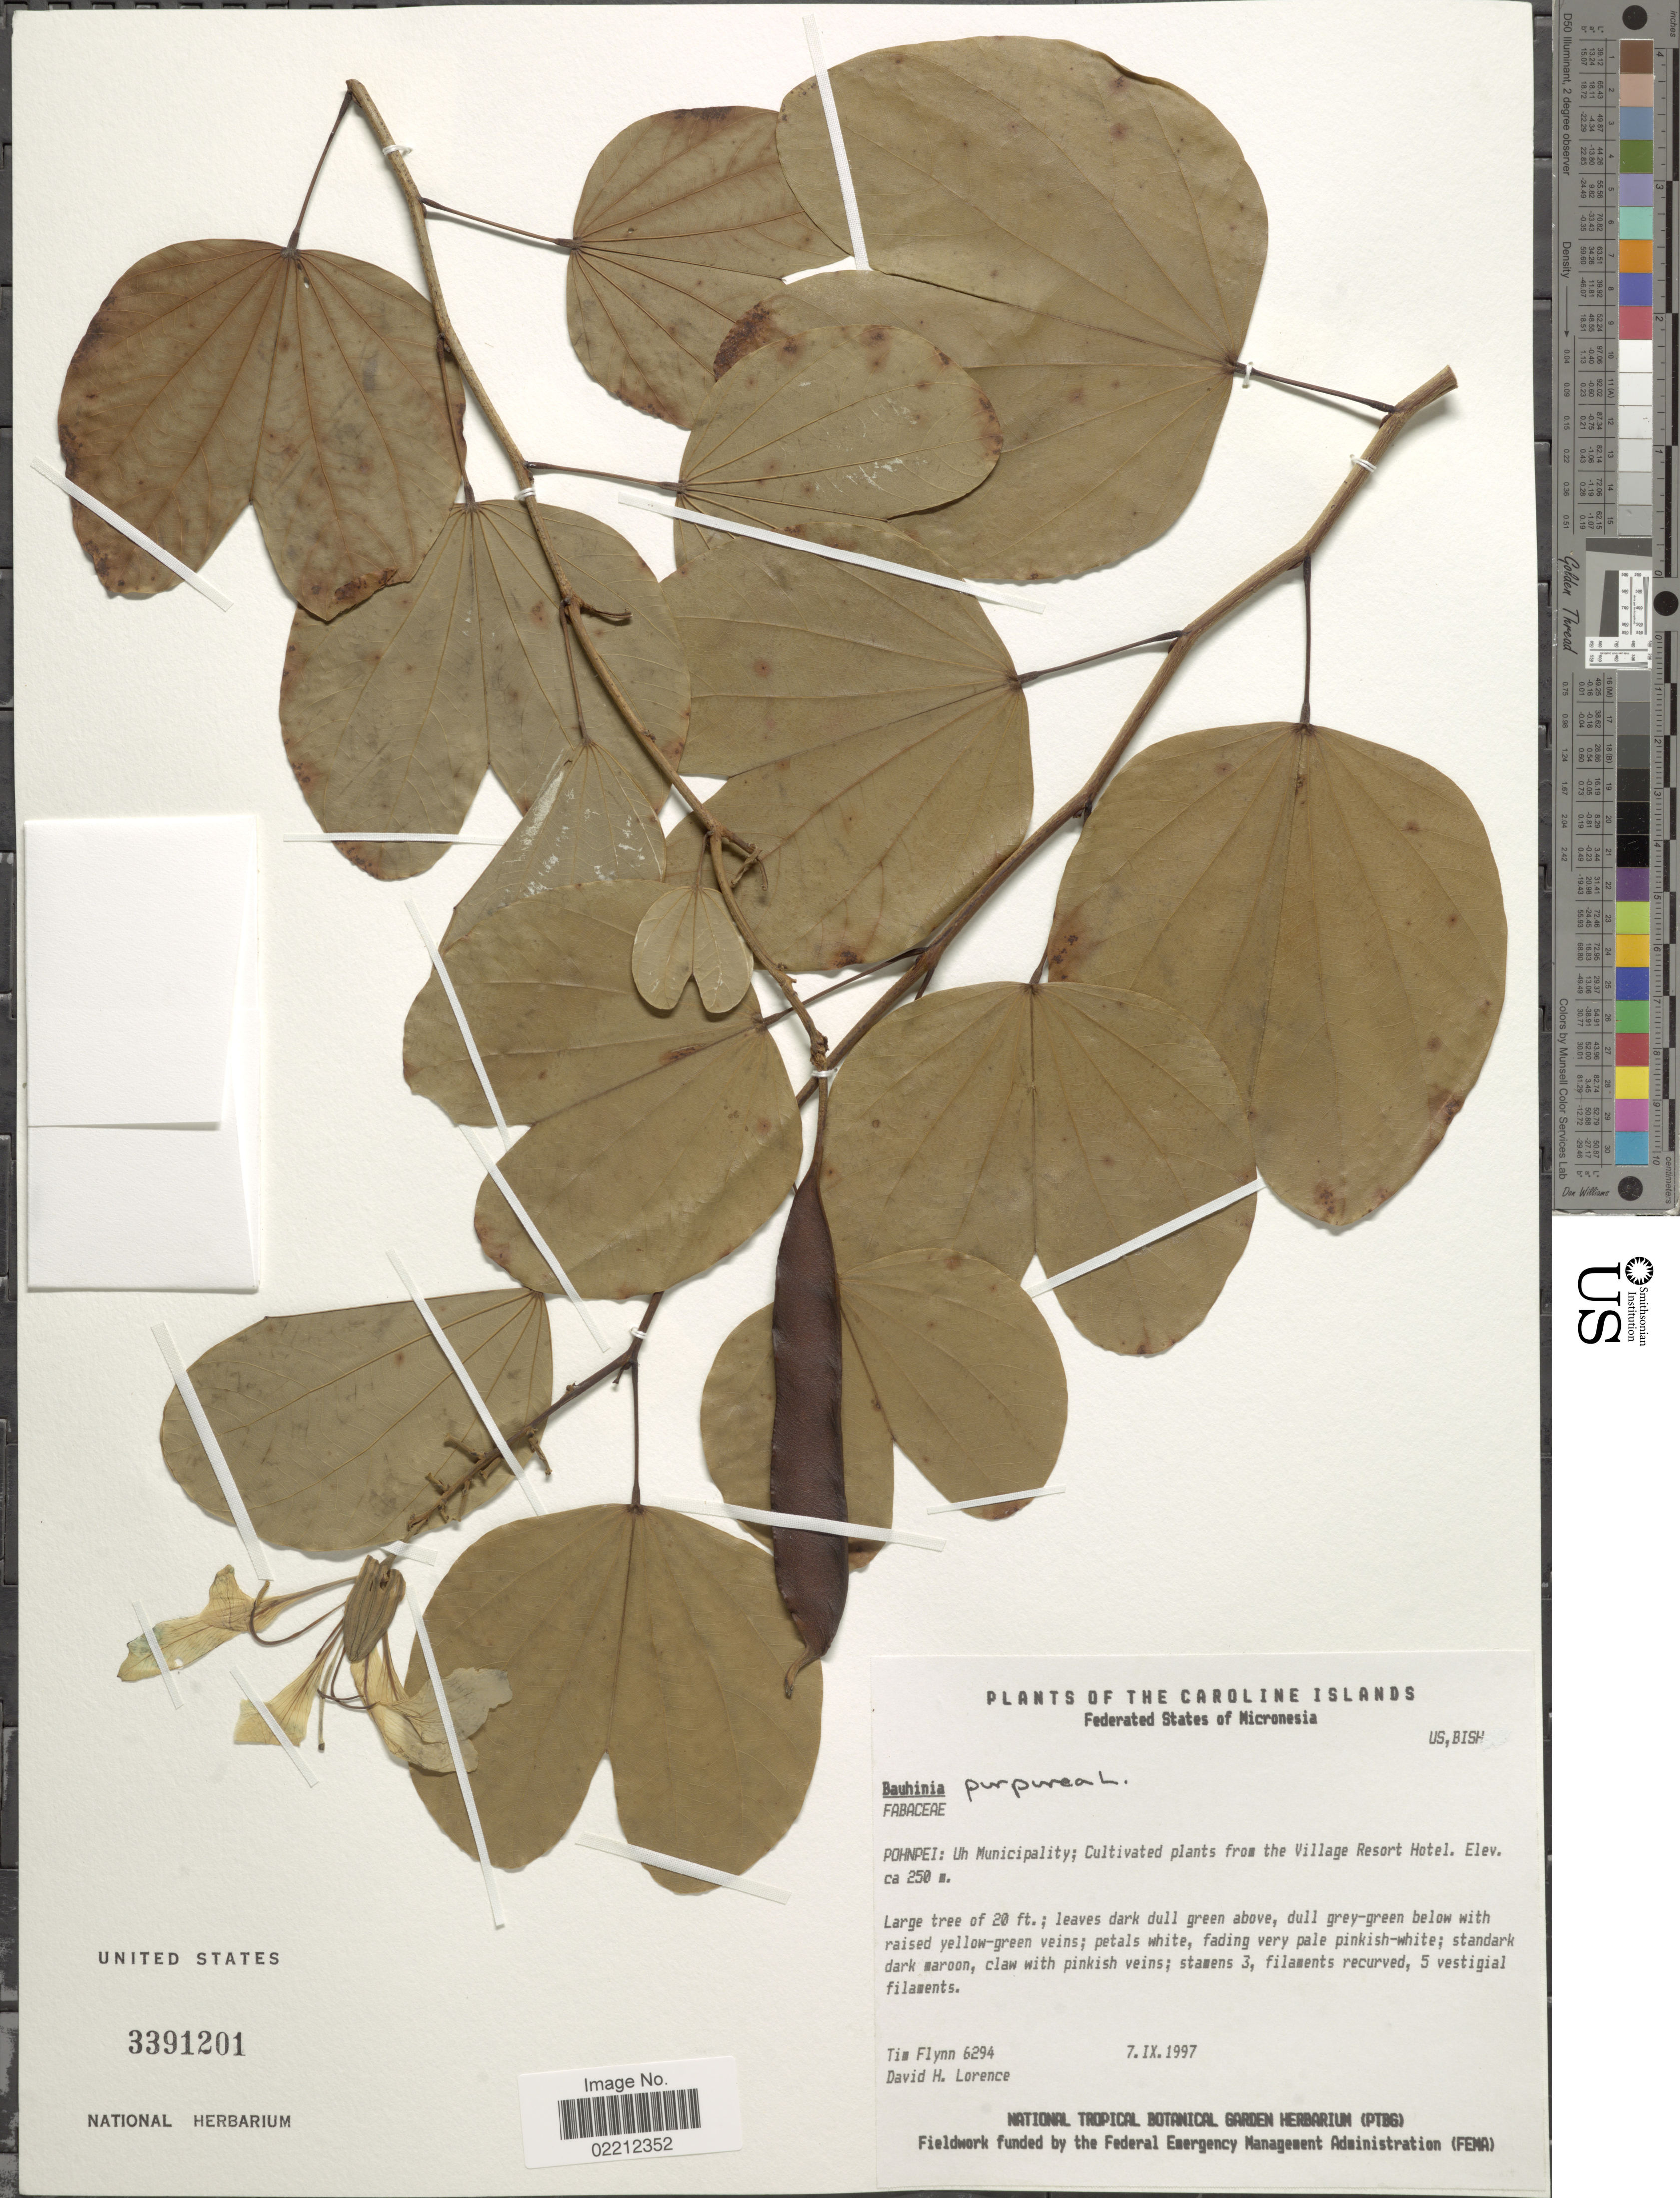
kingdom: Plantae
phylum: Tracheophyta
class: Magnoliopsida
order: Fabales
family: Fabaceae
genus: Bauhinia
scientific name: Bauhinia purpurea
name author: L.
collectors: T. Flynn & D. Lorence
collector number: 6294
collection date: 1997-09-07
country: Micronesia, Federated States of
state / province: Pohnpei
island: Pohnpei [Ponape]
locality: Caroline Islands Group. uh Municipality; cultivated plants from the Village Resort Hotel.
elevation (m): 250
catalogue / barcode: US 3391201